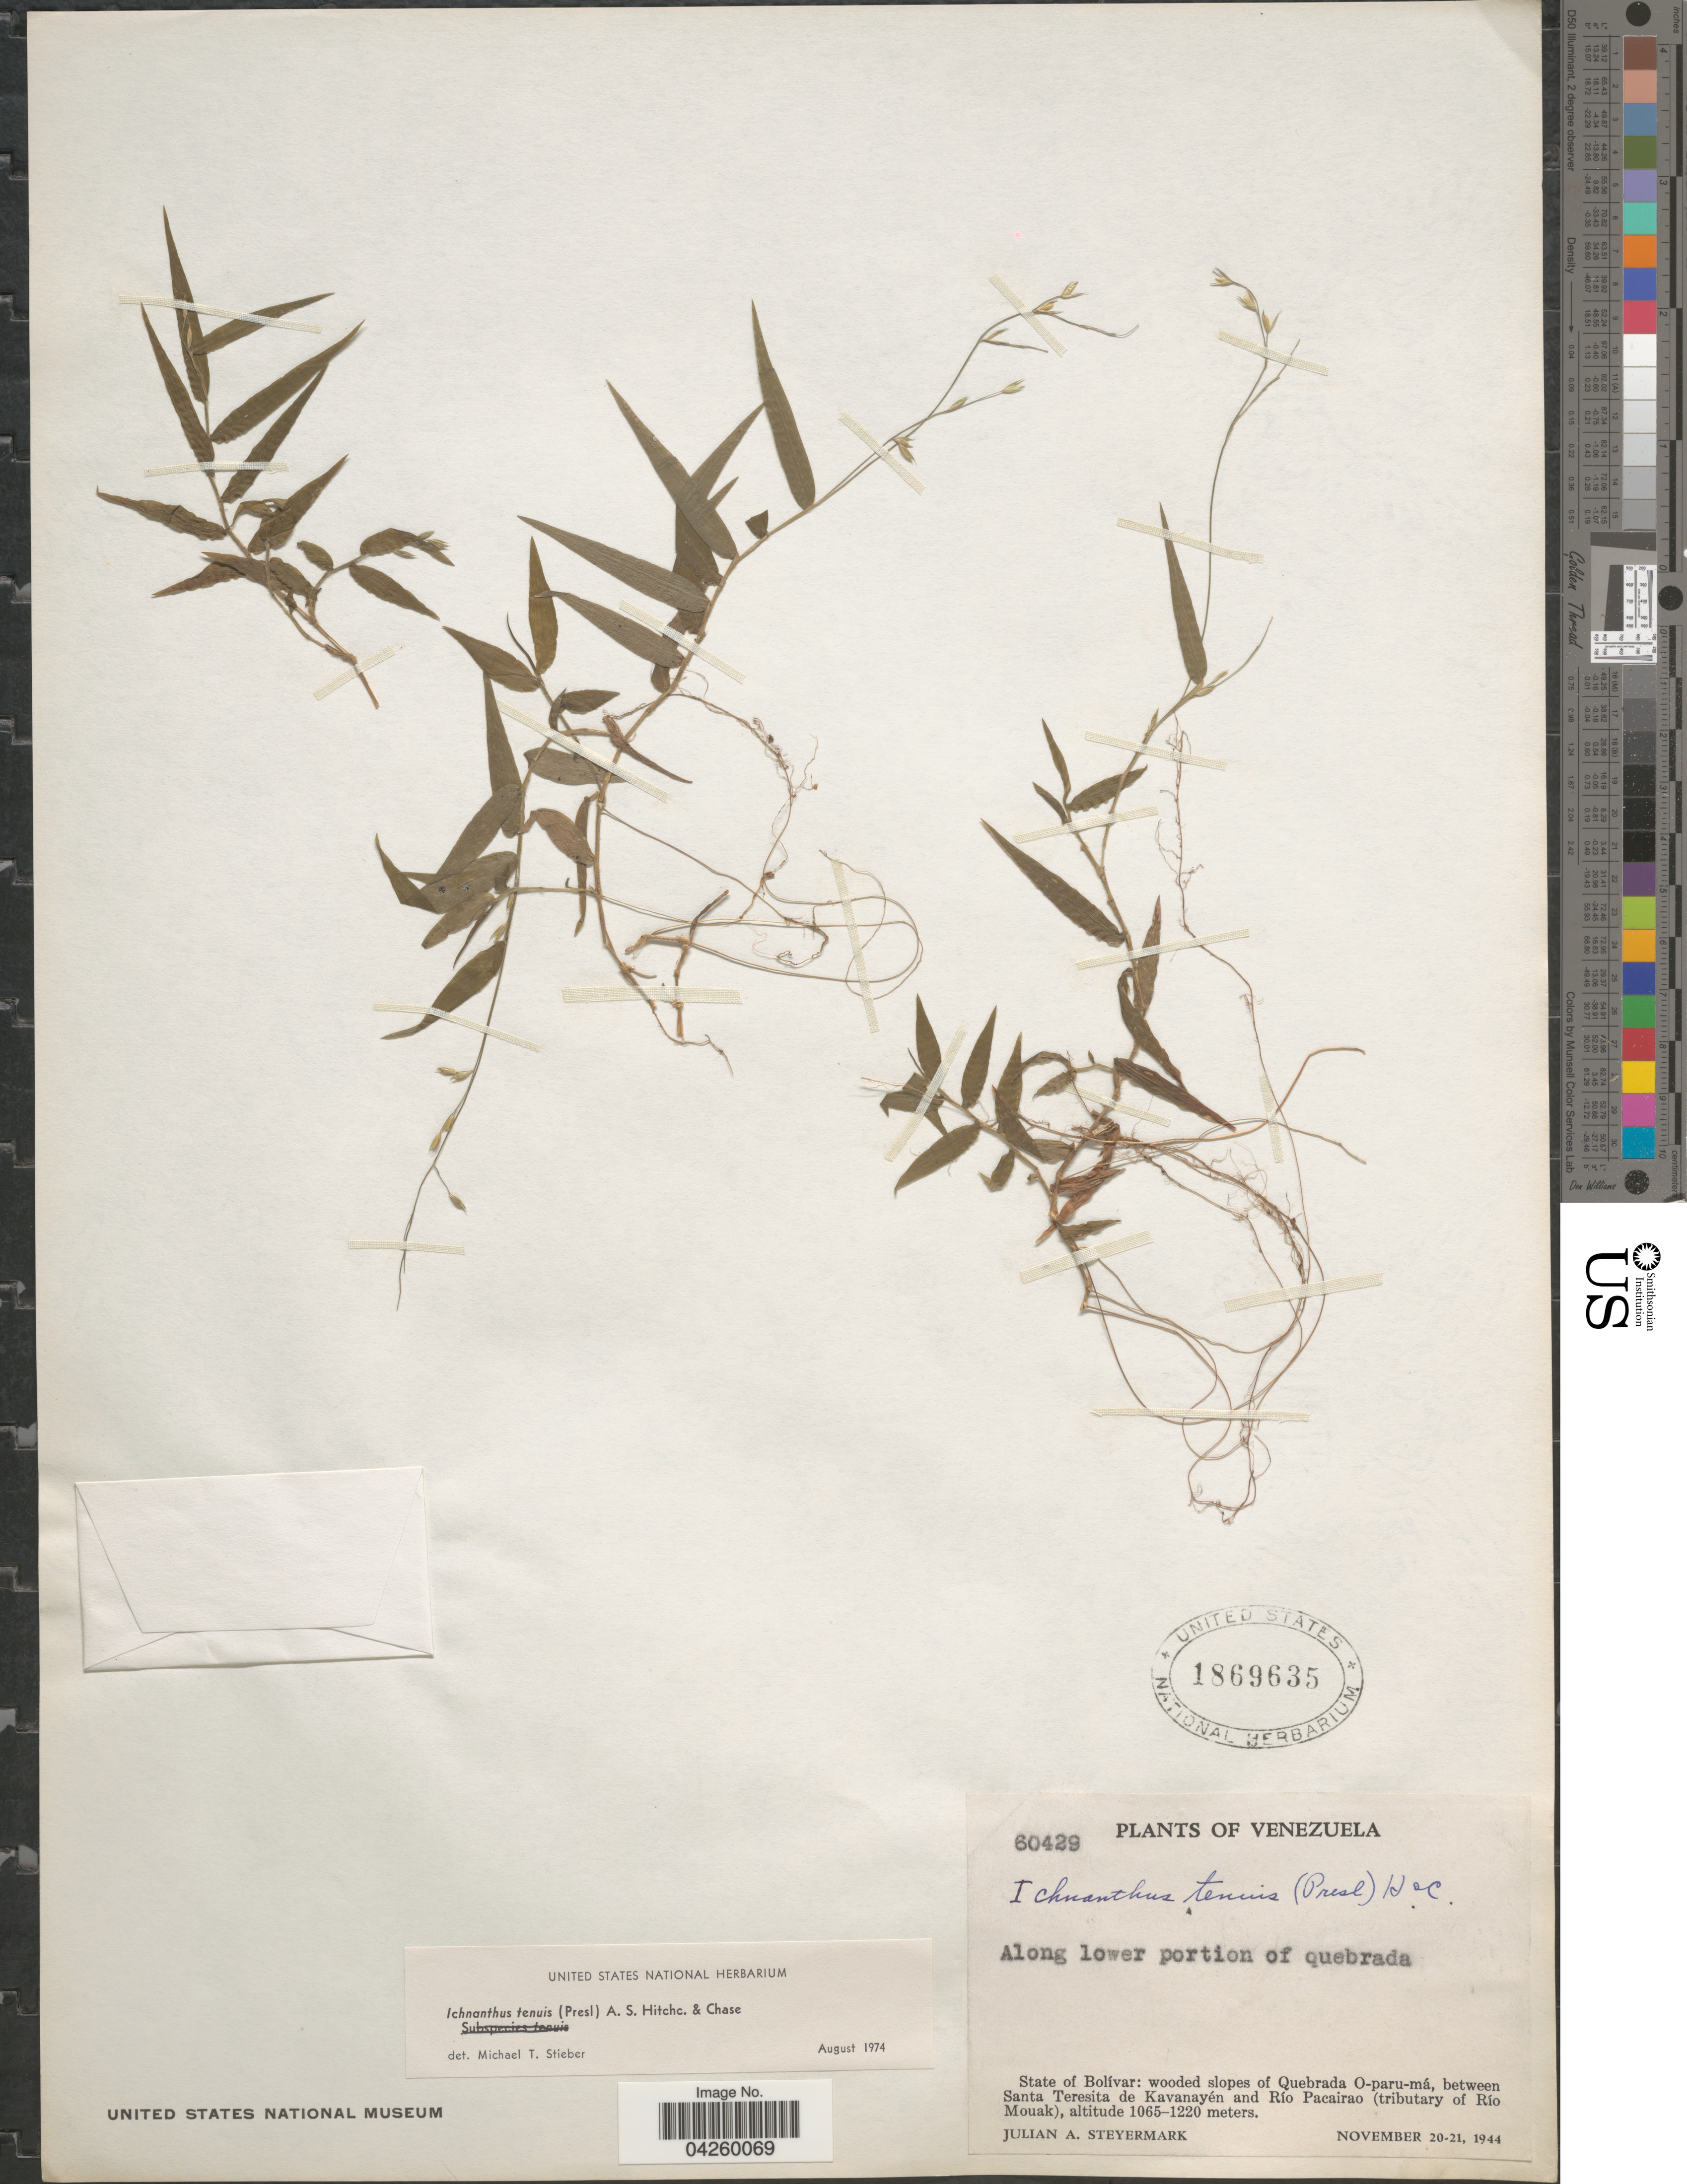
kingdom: Plantae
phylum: Tracheophyta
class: Liliopsida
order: Poales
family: Poaceae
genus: Ichnanthus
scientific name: Ichnanthus tenuis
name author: (J. Presl) Hitchc. & Chase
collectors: J. Steyermark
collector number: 60429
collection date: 1944-11-20/1944-11-21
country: Venezuela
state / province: Bolivar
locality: Along lower portion of quebrada. Wooded slopes of Quebrada O-paru-má, between Santa Teresita de Kavanayén and Río Pacairao (tributary of Río Mouak).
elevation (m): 1065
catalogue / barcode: US 1869635